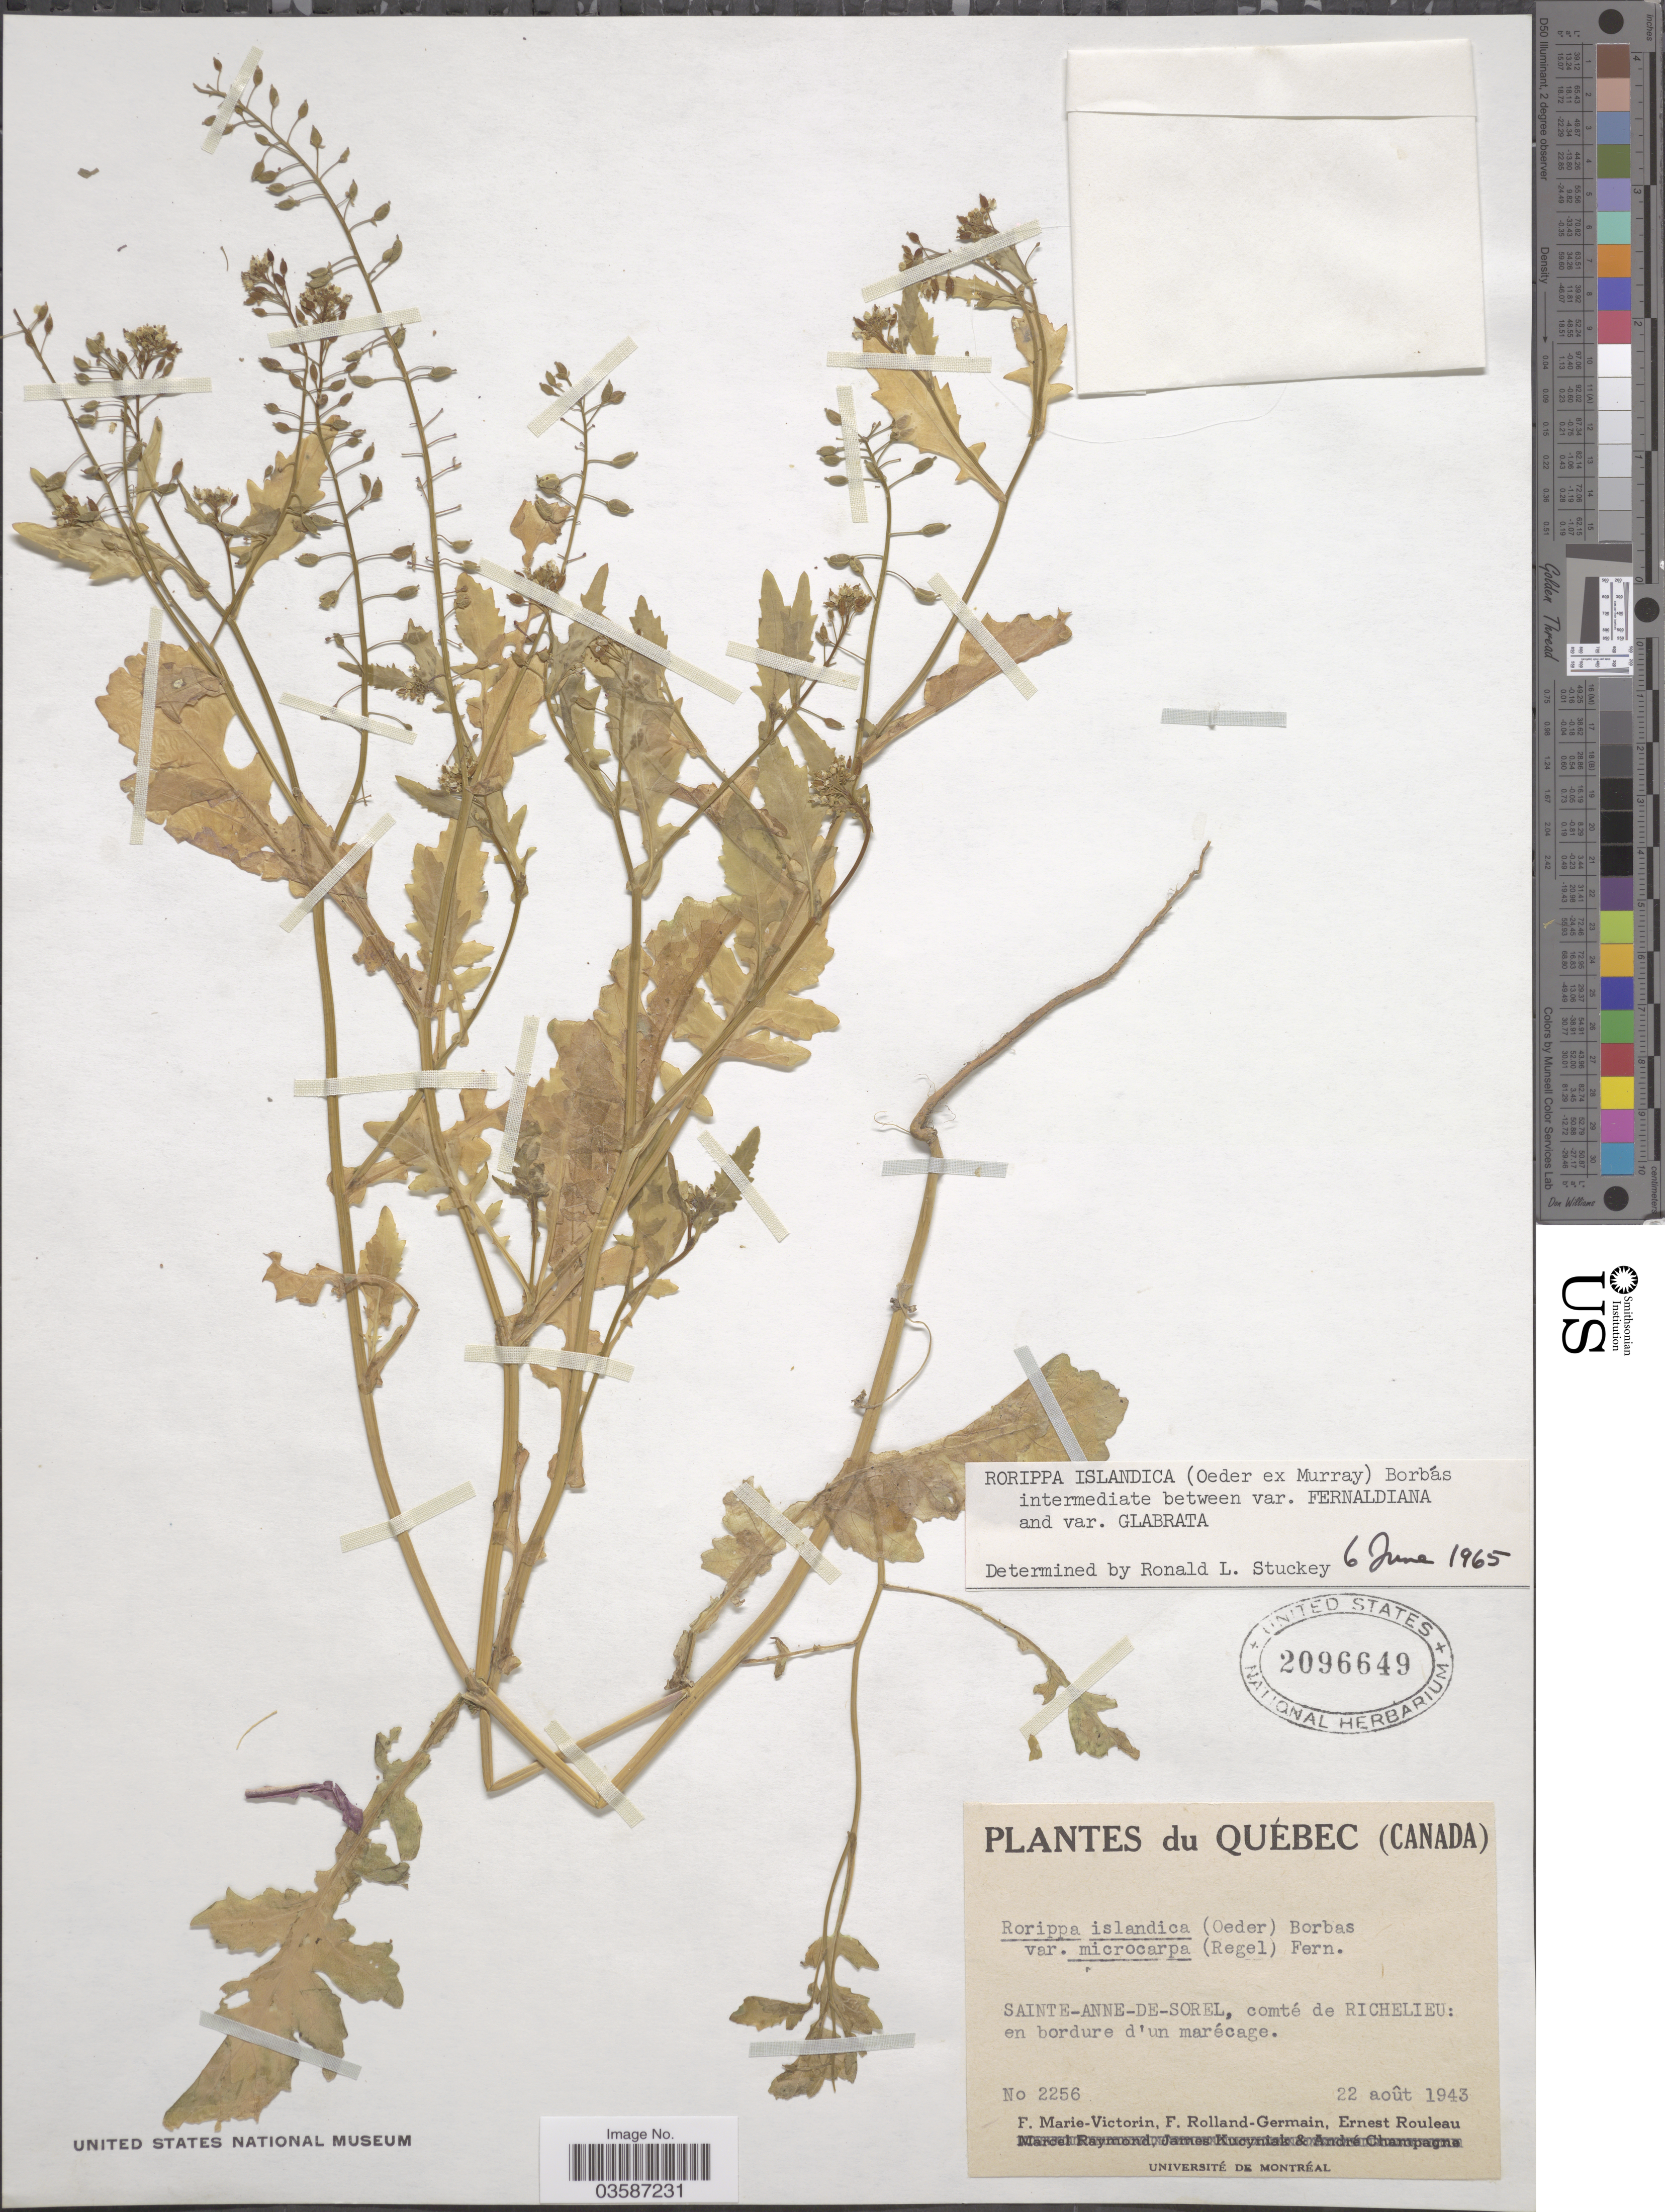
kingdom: Plantae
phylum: Tracheophyta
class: Magnoliopsida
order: Brassicales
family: Brassicaceae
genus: Rorippa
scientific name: Rorippa islandica var. glabrata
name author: (Lunell) Butters & Abbe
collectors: F. Marie-Victorin, Rolland-Germain & J. Rouleau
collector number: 2256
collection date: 1943-08-22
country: Canada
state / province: Quebec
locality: Sainte-Anne-de-Sorel, comté de Richelieu.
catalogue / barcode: US 2096649